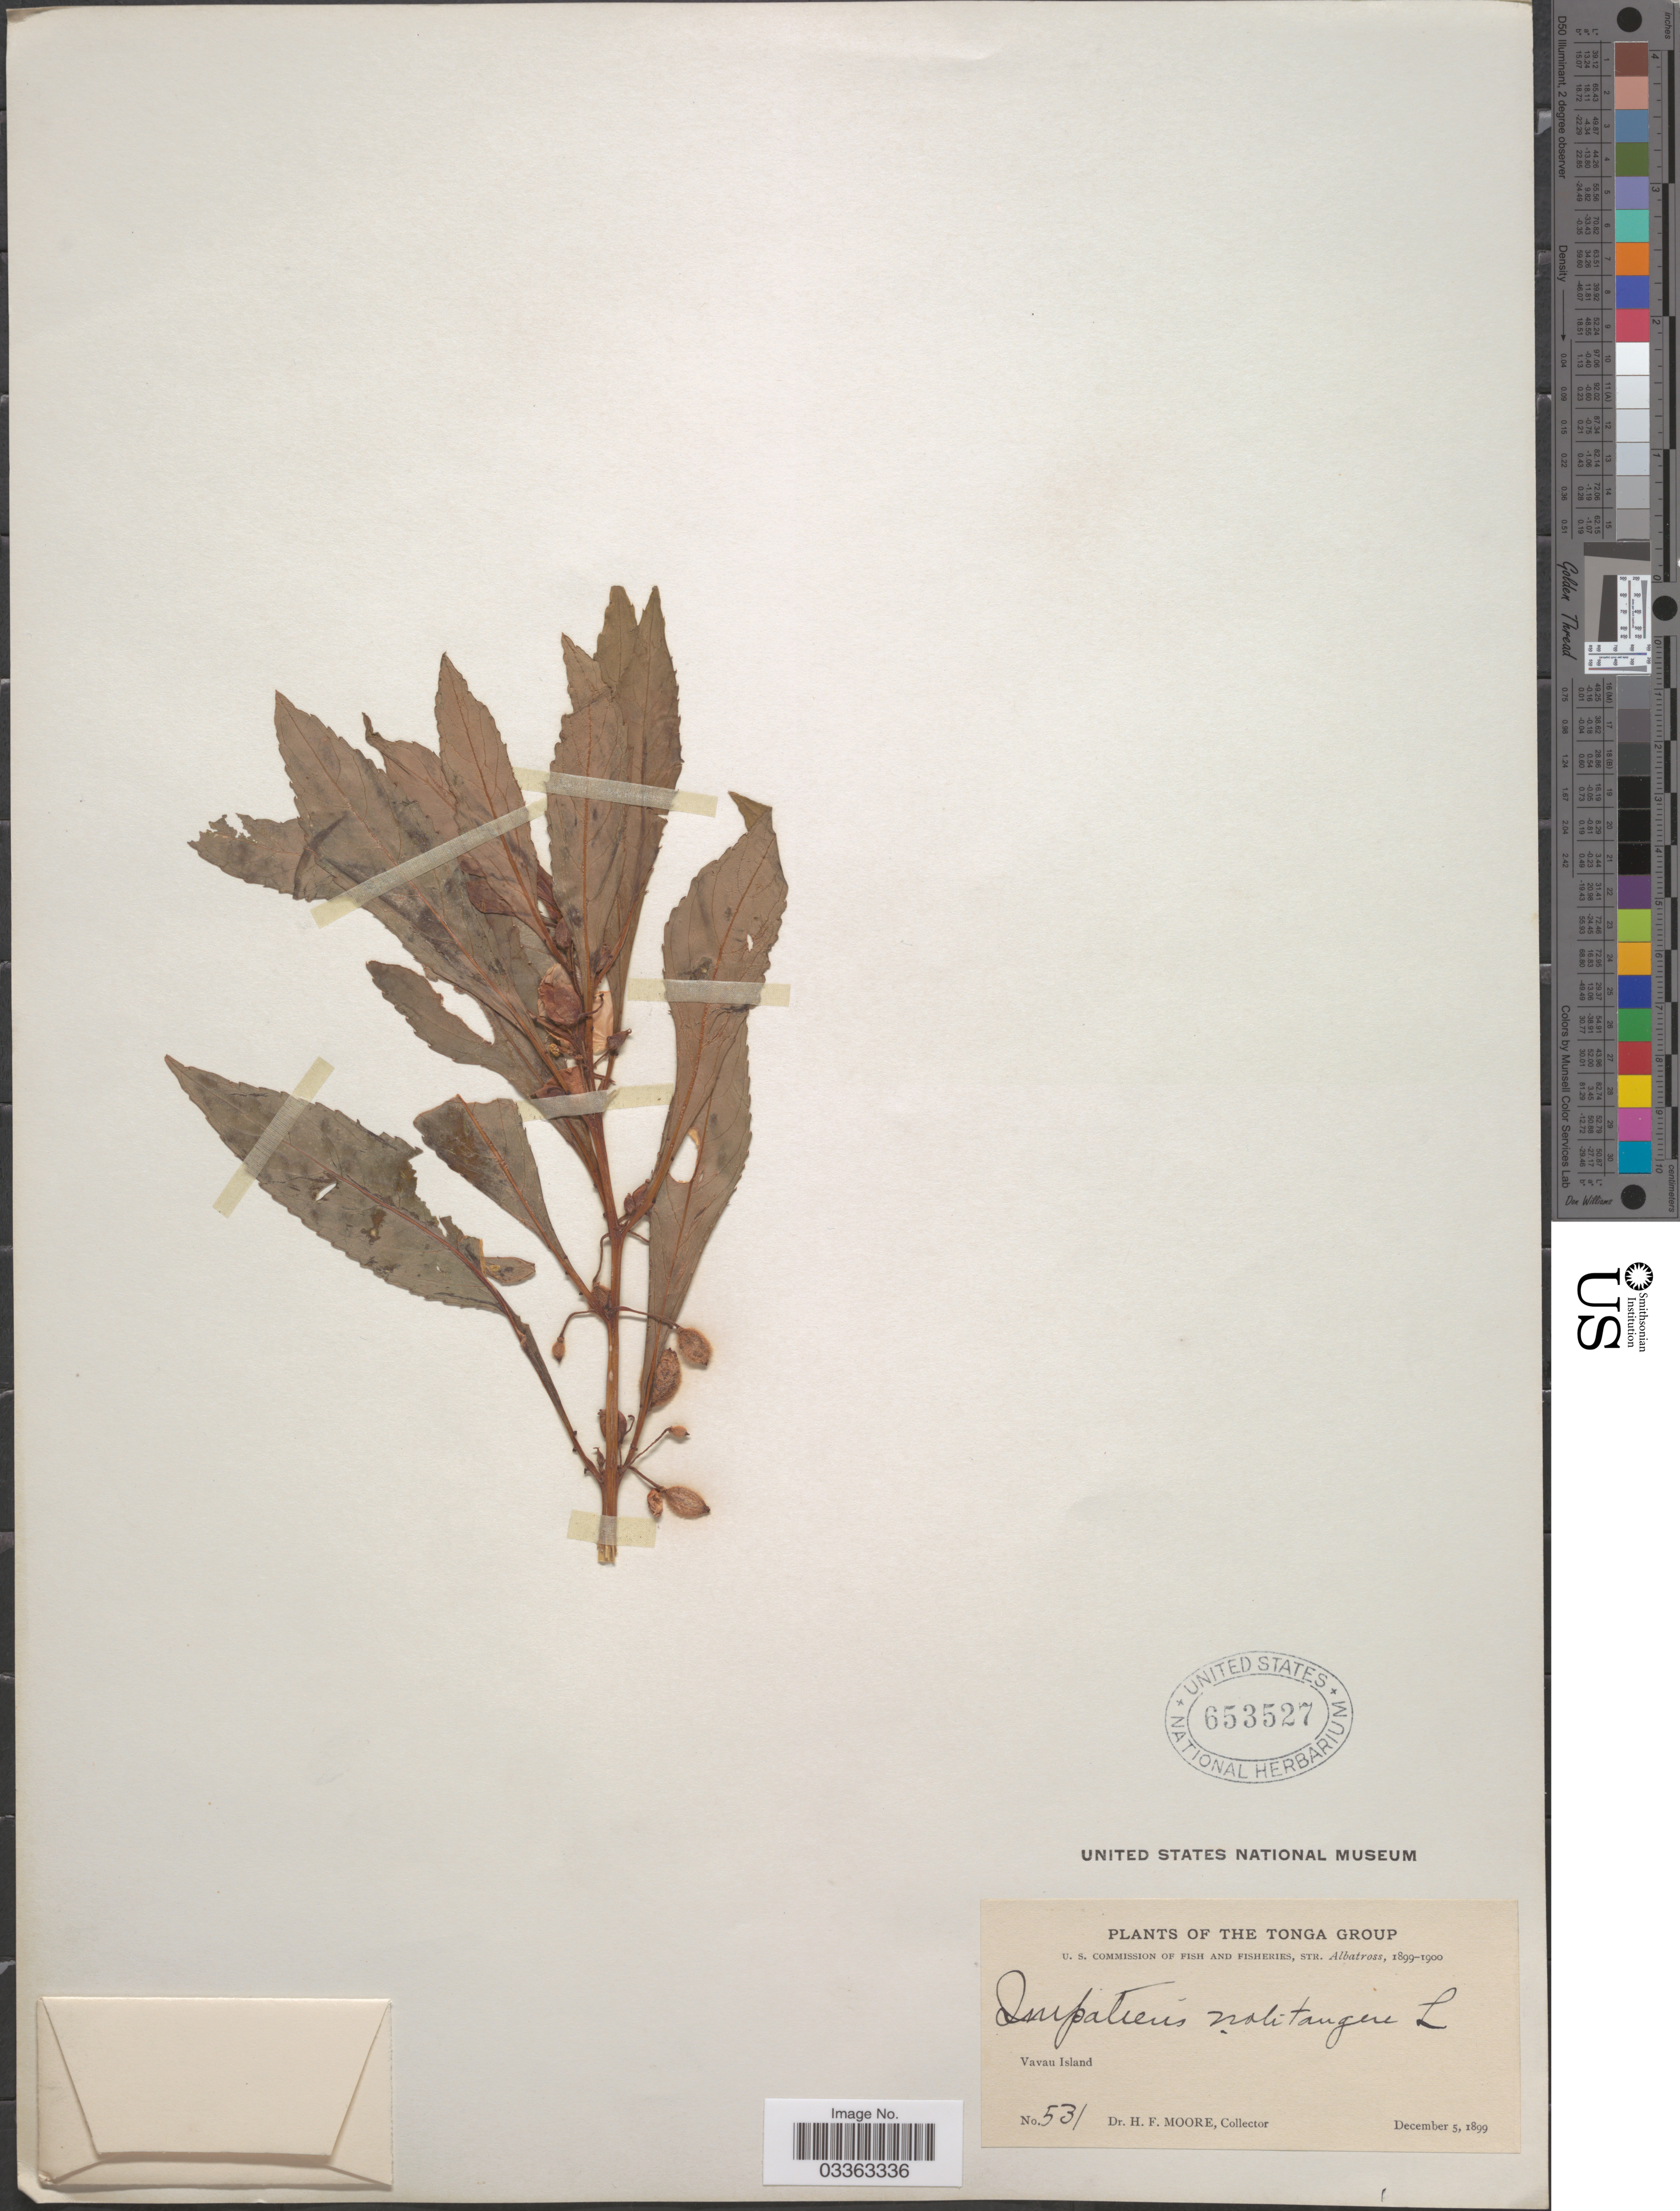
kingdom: Plantae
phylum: Tracheophyta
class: Magnoliopsida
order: Ericales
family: Balsaminaceae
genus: Impatiens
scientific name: Impatiens noli-tangere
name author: L.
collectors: H. F. Moore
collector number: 531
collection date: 1899-12-05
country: Tonga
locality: The Tonga Group. Vavau Island.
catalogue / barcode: US 653527